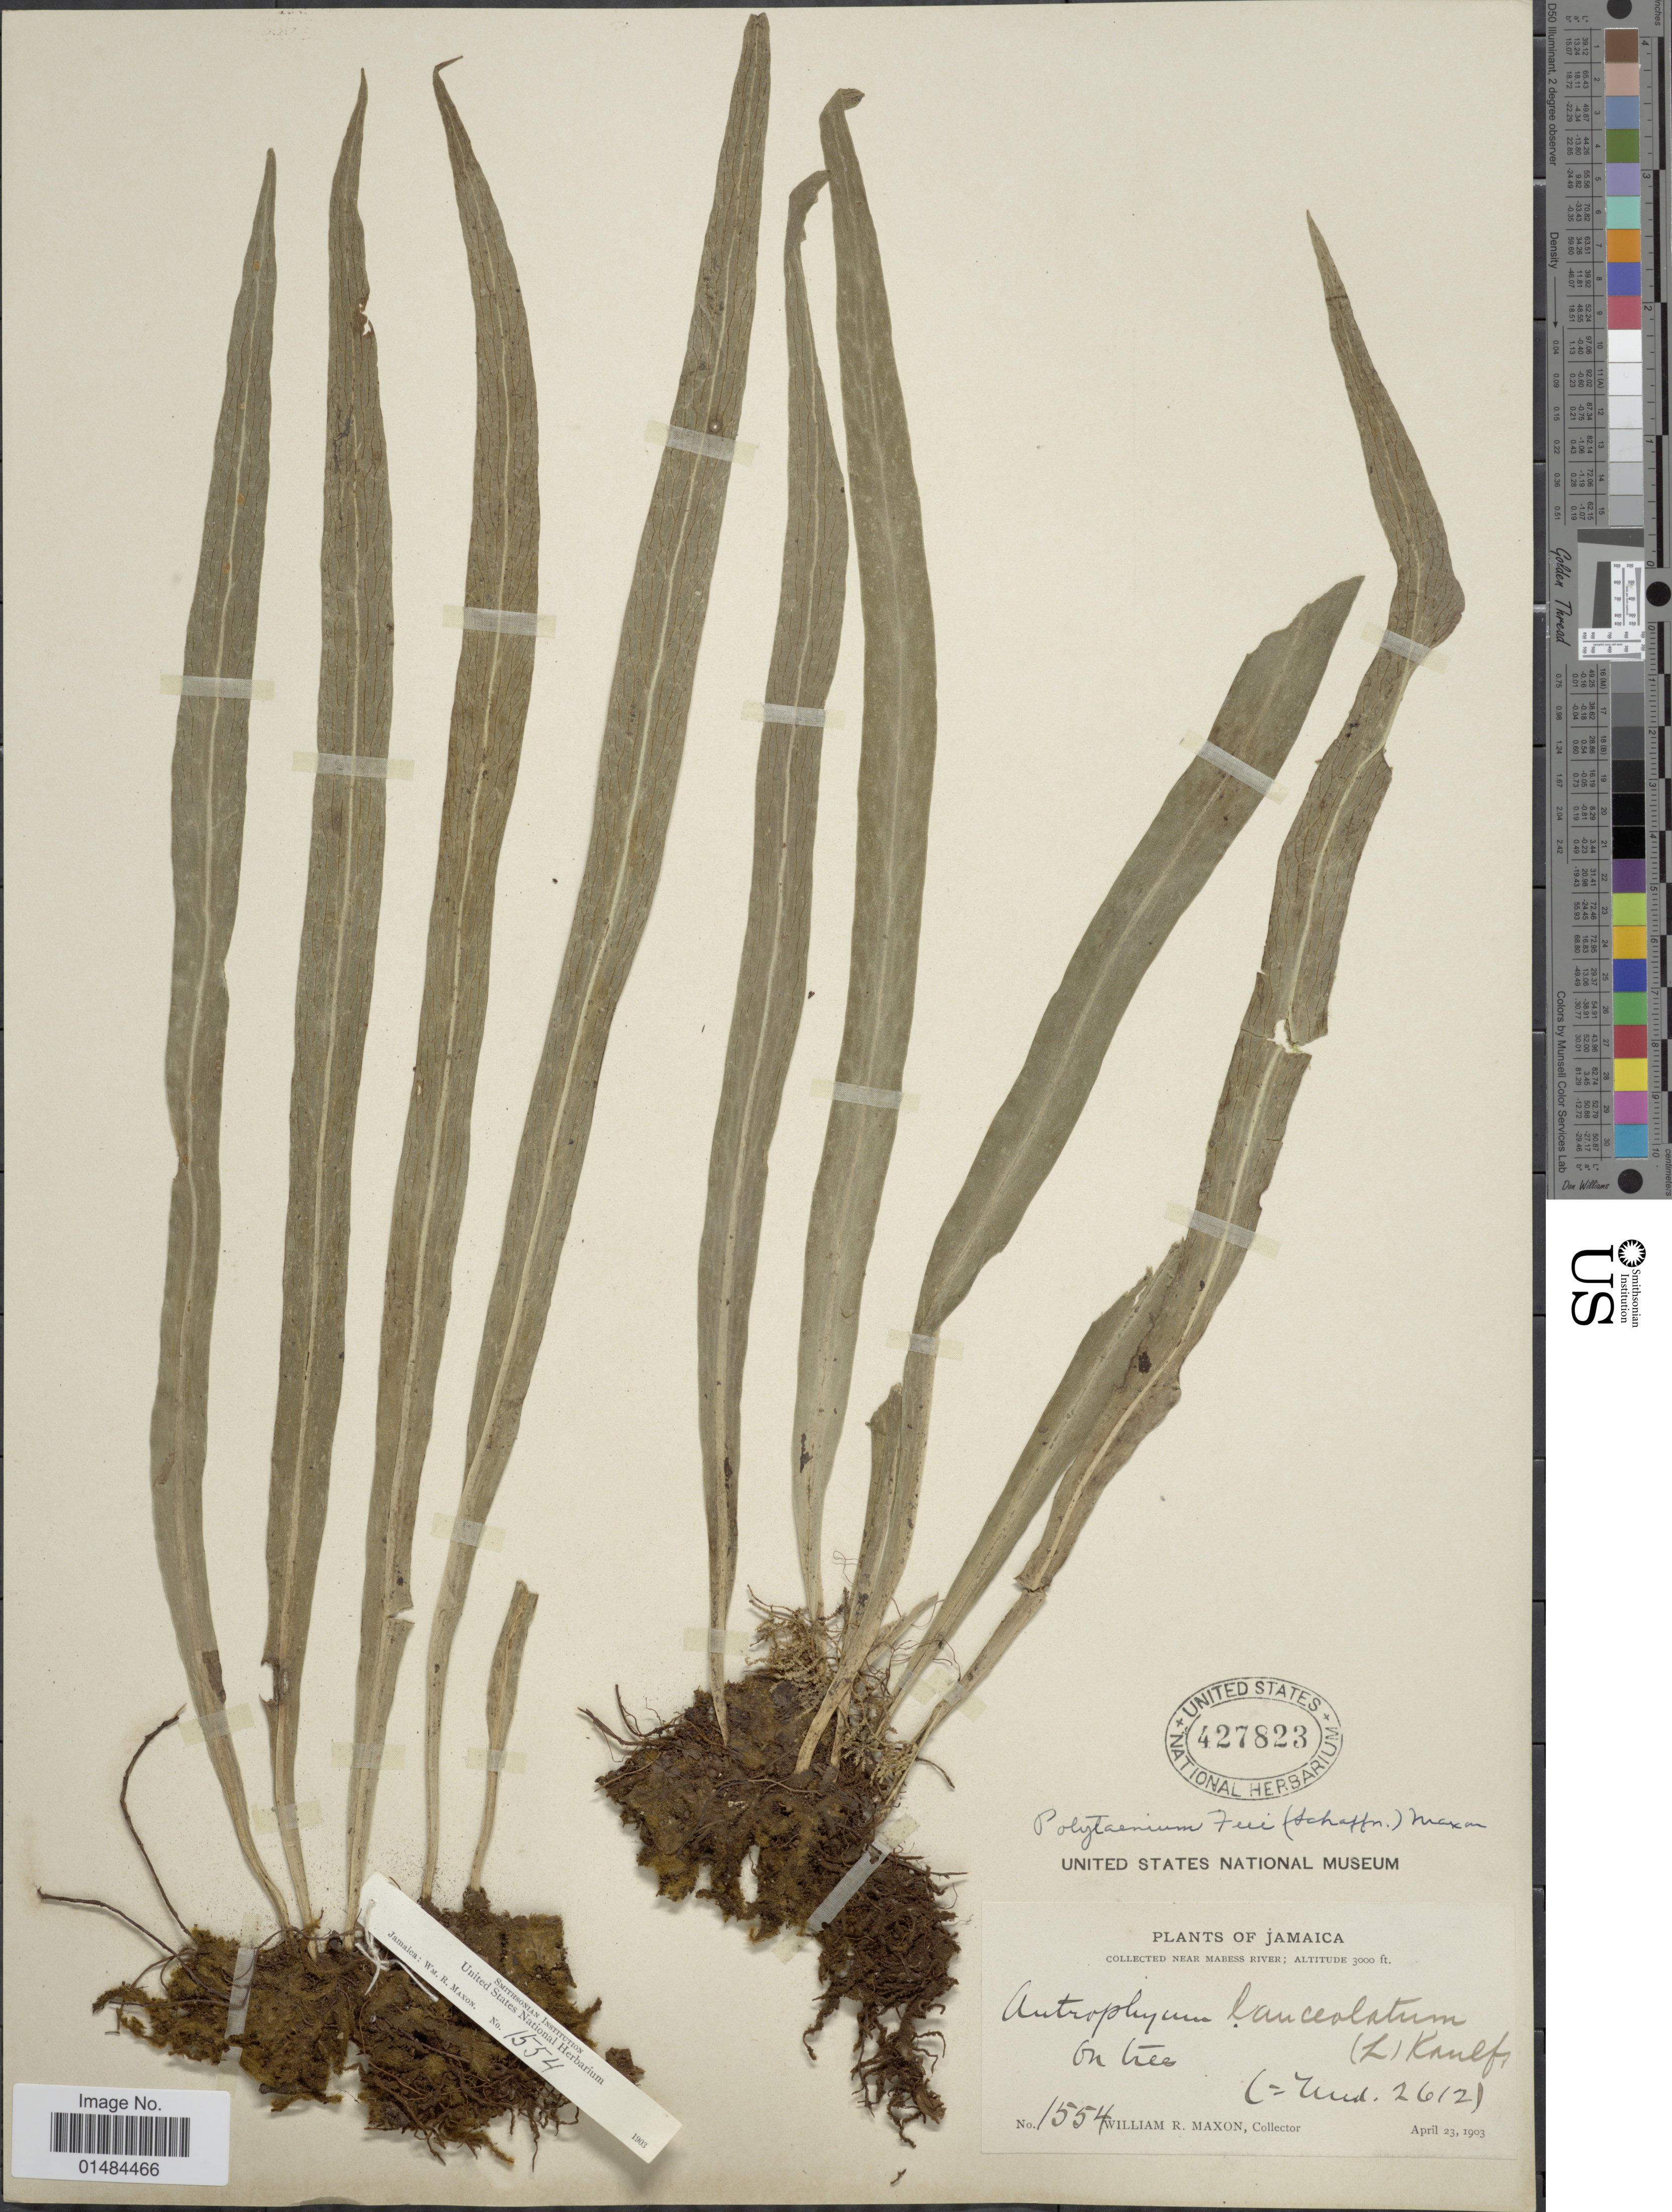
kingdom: Plantae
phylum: Tracheophyta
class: Polypodiopsida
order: Polypodiales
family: Pteridaceae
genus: Polytaenium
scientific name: Polytaenium lanceolatum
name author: (L.) Desv.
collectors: W. R. Maxon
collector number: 1554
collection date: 1903-04-23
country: Jamaica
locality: Jamaica, near Mabess River.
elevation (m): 914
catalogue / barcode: US 427823